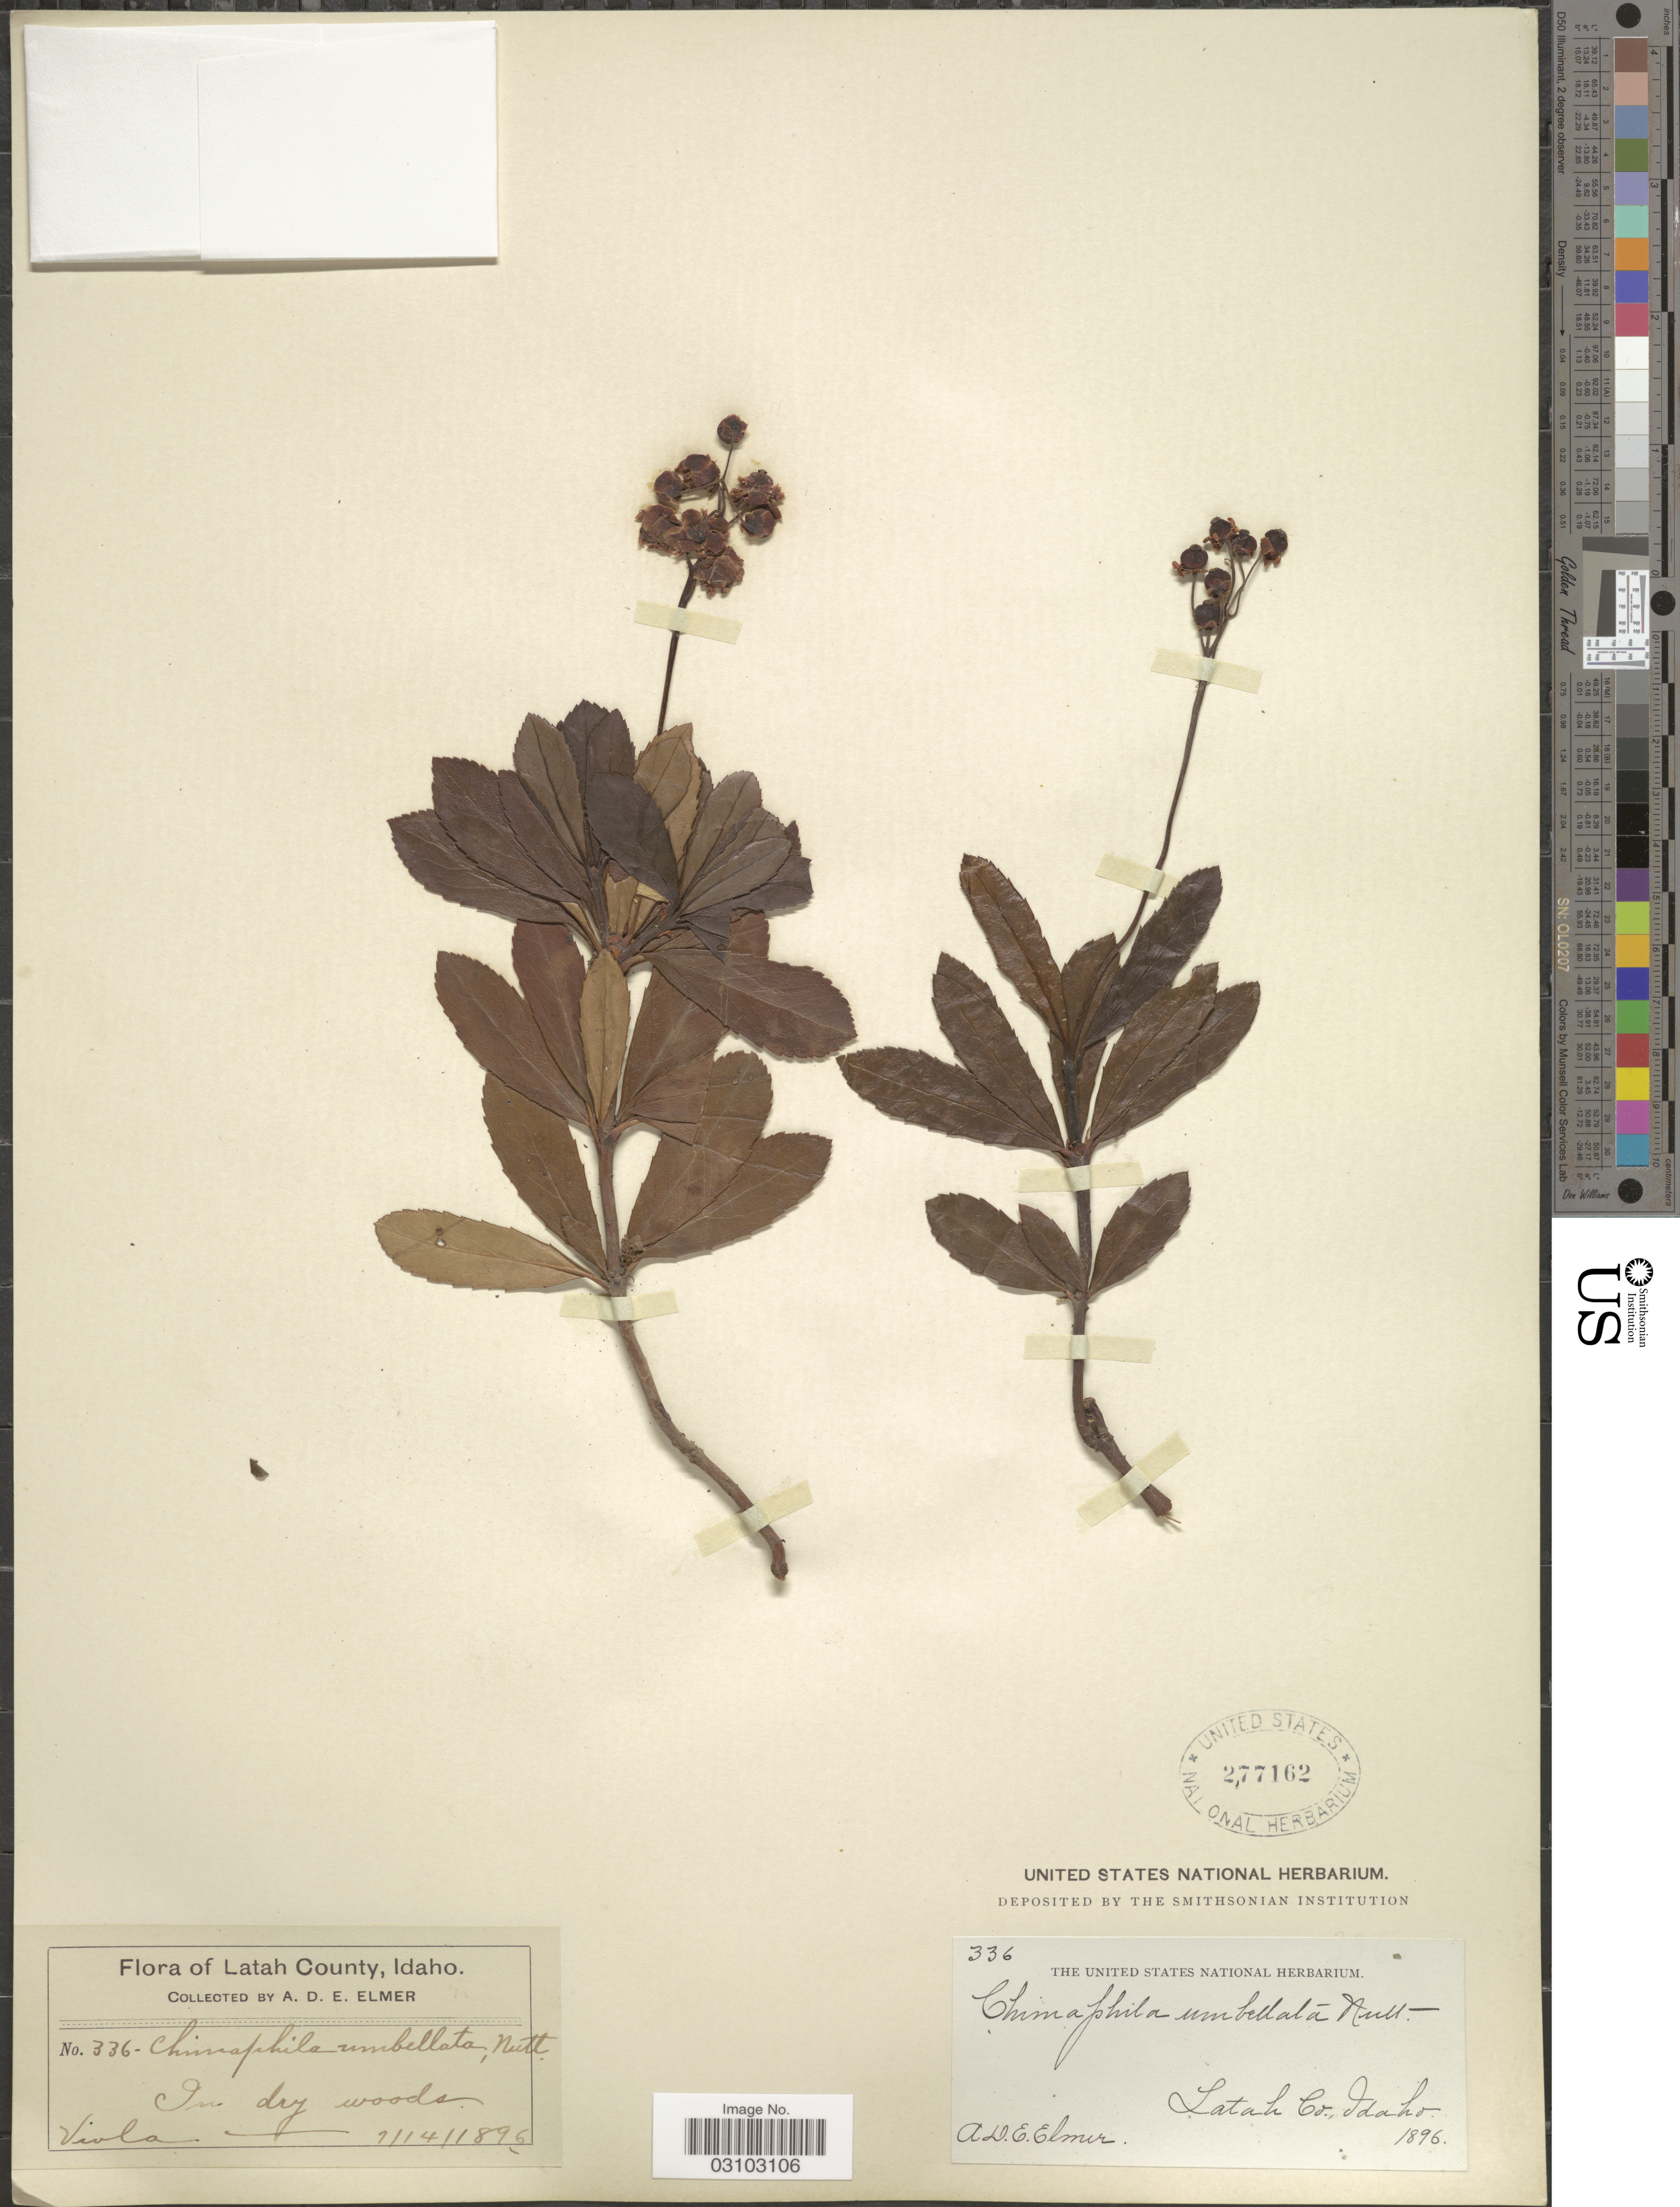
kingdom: Plantae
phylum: Tracheophyta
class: Magnoliopsida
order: Ericales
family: Ericaceae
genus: Chimaphila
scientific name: Chimaphila umbellata var. occidentalis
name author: (Rydb.) S.F. Blake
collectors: A. D. E. Elmer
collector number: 336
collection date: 1896-07-14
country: United States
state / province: Idaho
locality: Latah Co.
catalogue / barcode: US 277162